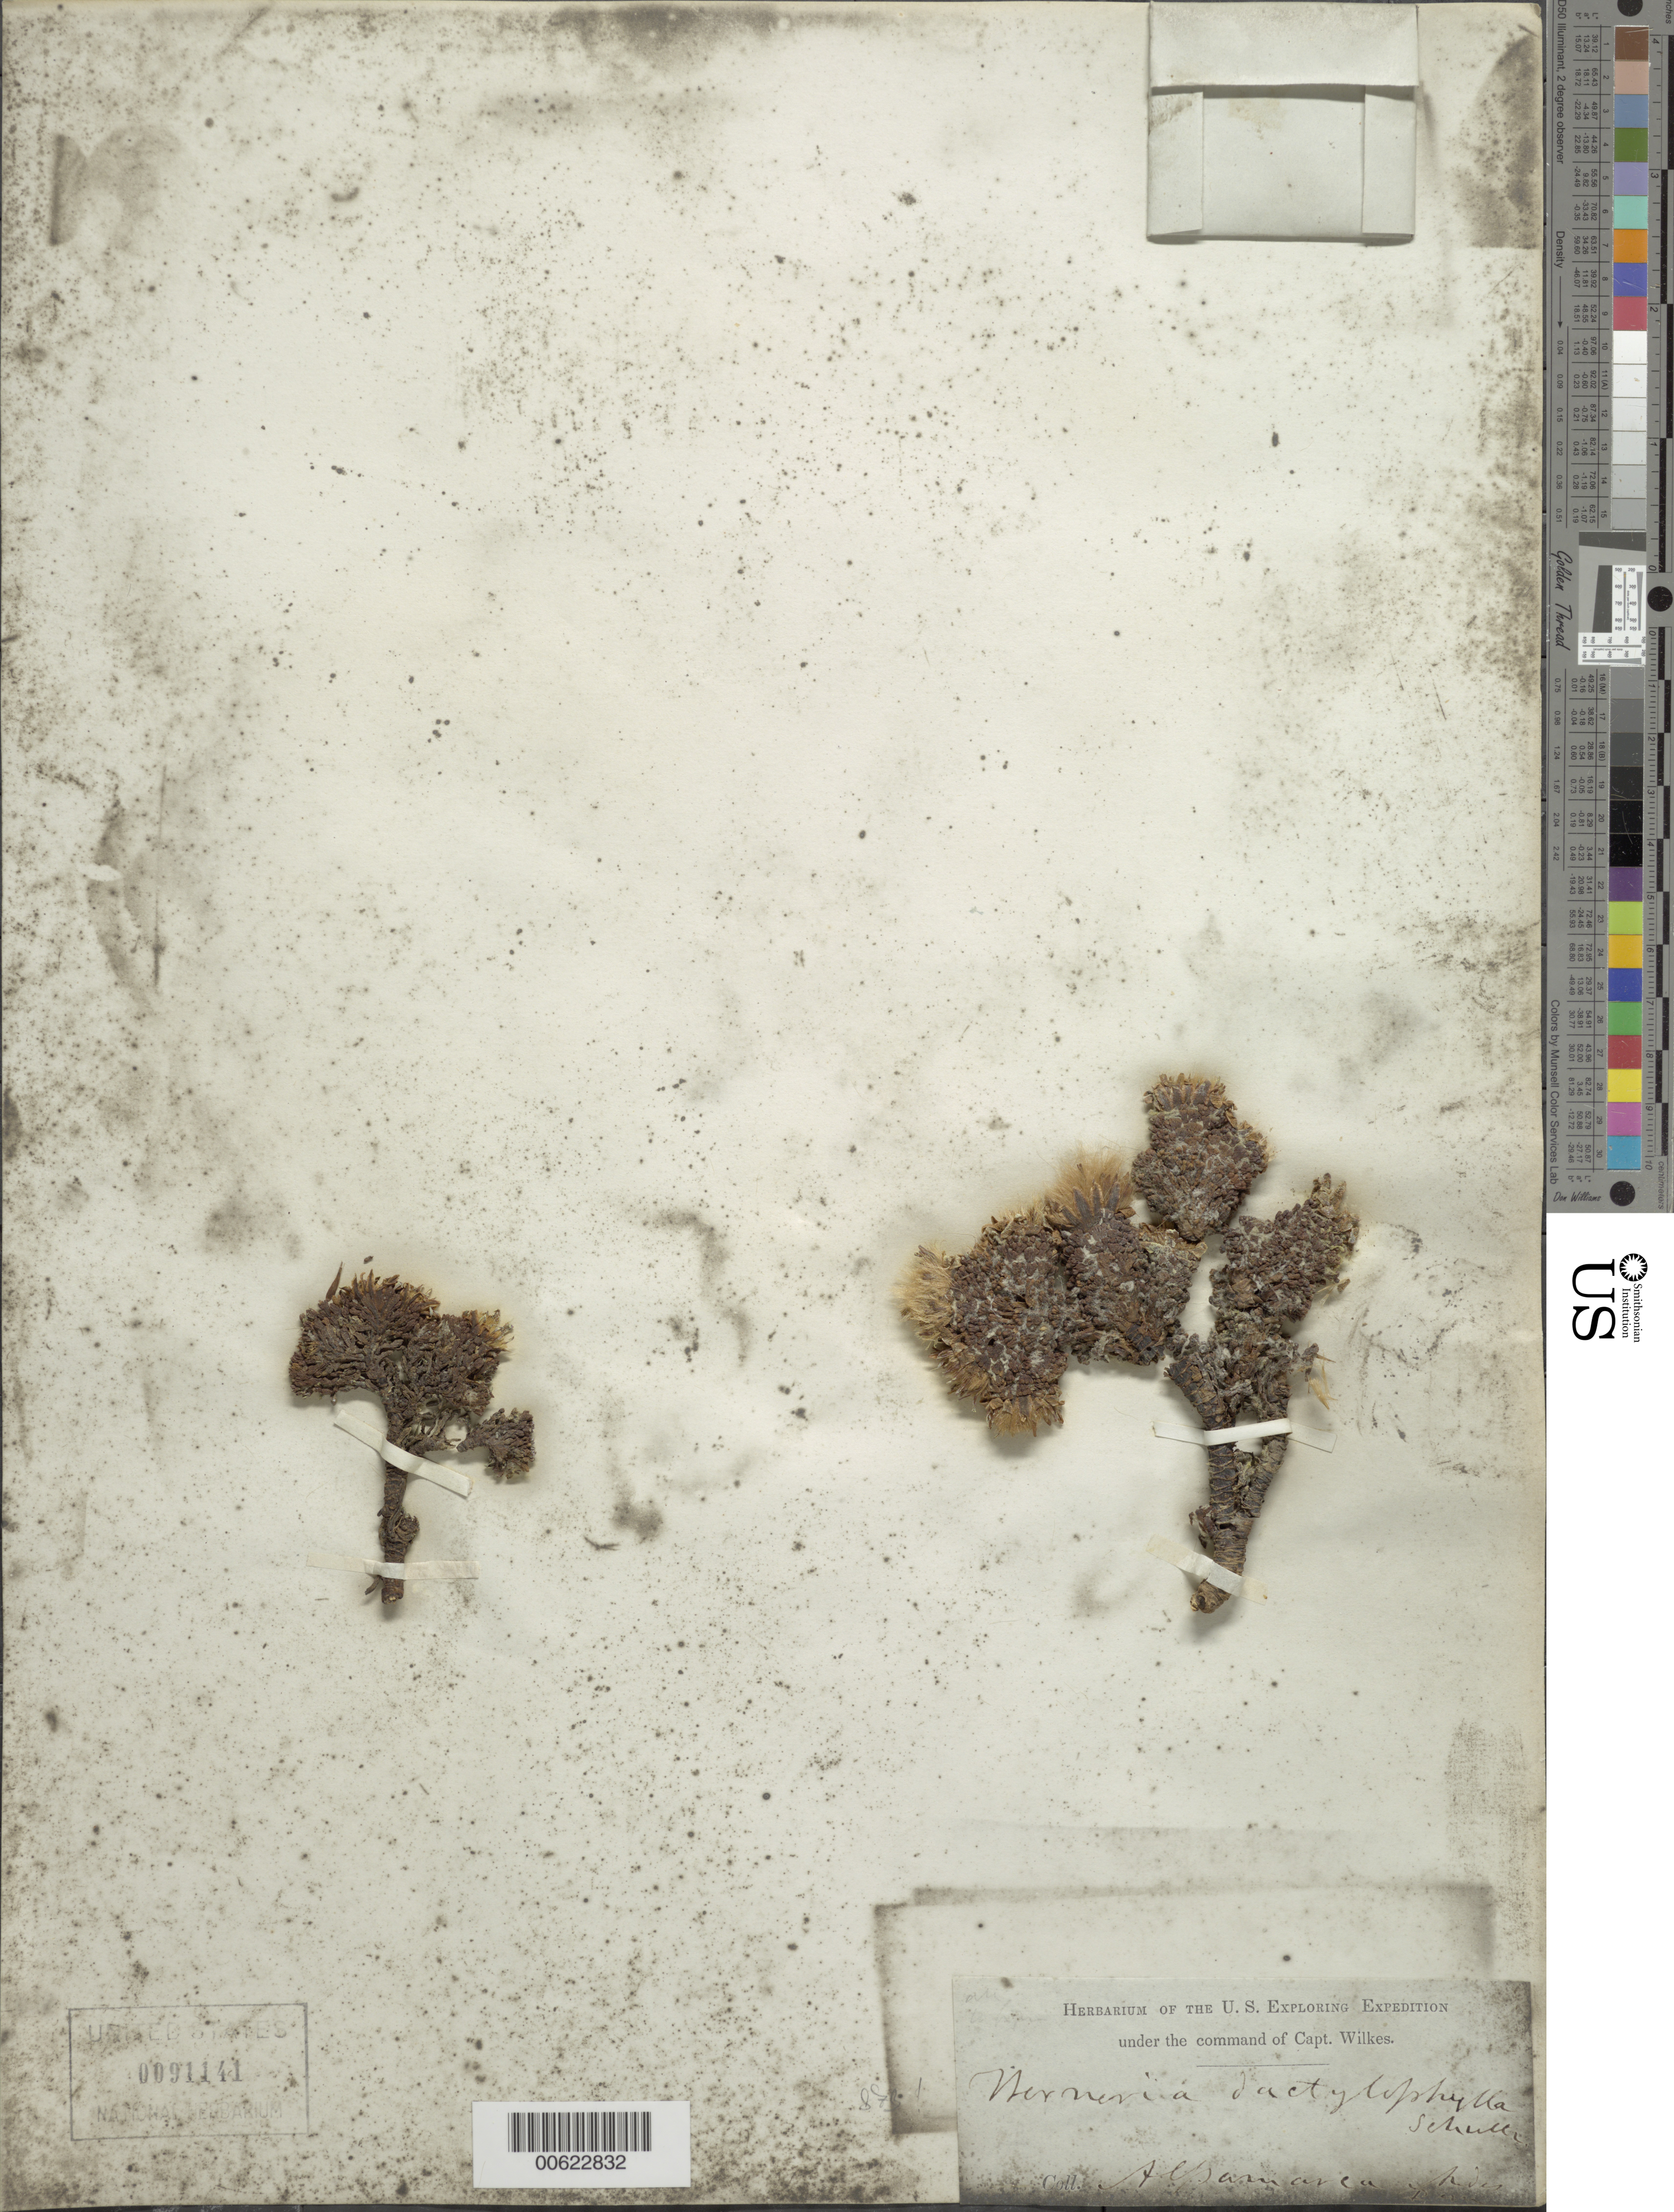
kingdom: Plantae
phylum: Tracheophyta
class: Magnoliopsida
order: Asterales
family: Asteraceae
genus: Xenophyllum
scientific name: Xenophyllum dactylophyllum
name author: (Sch. Bip.) V.A. Funk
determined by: Funk, Vicki A., (BOT), Smithsonian Institution - National Museum of Natural History (UNITED STATES)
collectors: Wilkes Explor. Exped.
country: Peru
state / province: Pasco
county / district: Pasco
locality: Andes. Alpamarca.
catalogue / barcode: US 91141